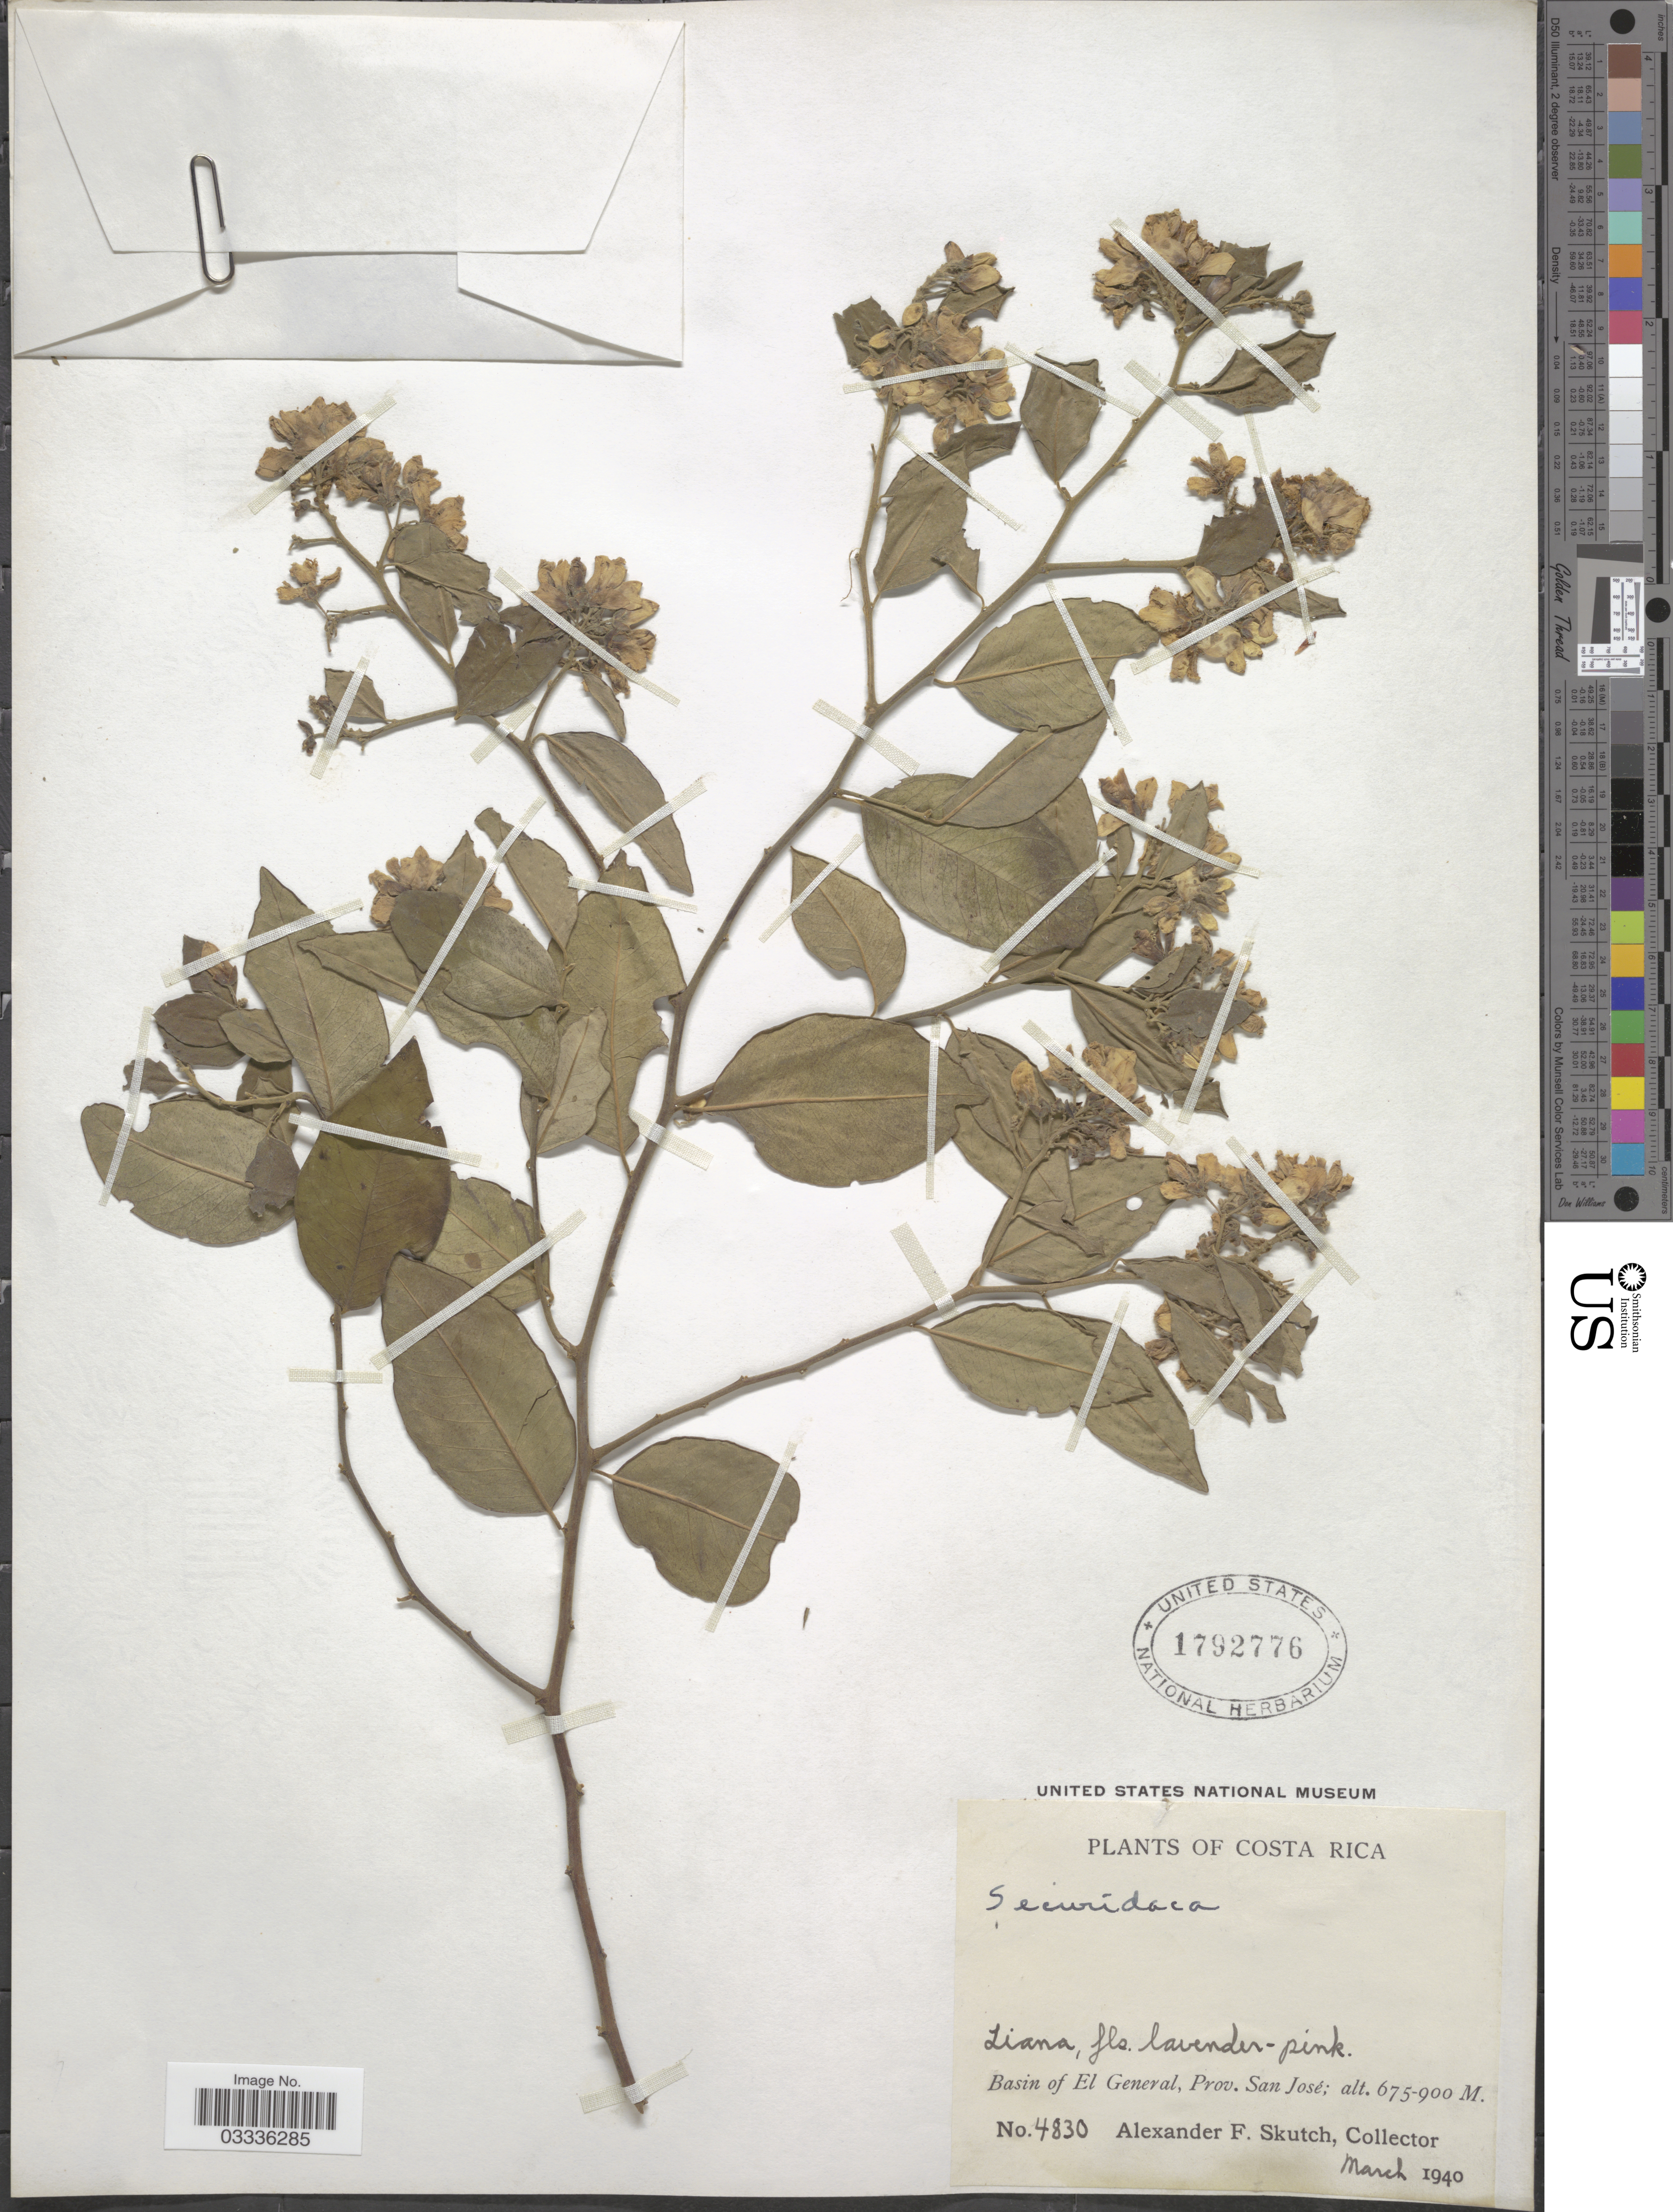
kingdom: Plantae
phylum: Tracheophyta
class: Magnoliopsida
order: Fabales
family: Polygalaceae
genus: Securidaca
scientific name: Securidaca sp.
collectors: A. F. Skutch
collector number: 4830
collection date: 1940-03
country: Costa Rica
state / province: San José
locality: Basin of El General.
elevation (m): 675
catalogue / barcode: US 1792776